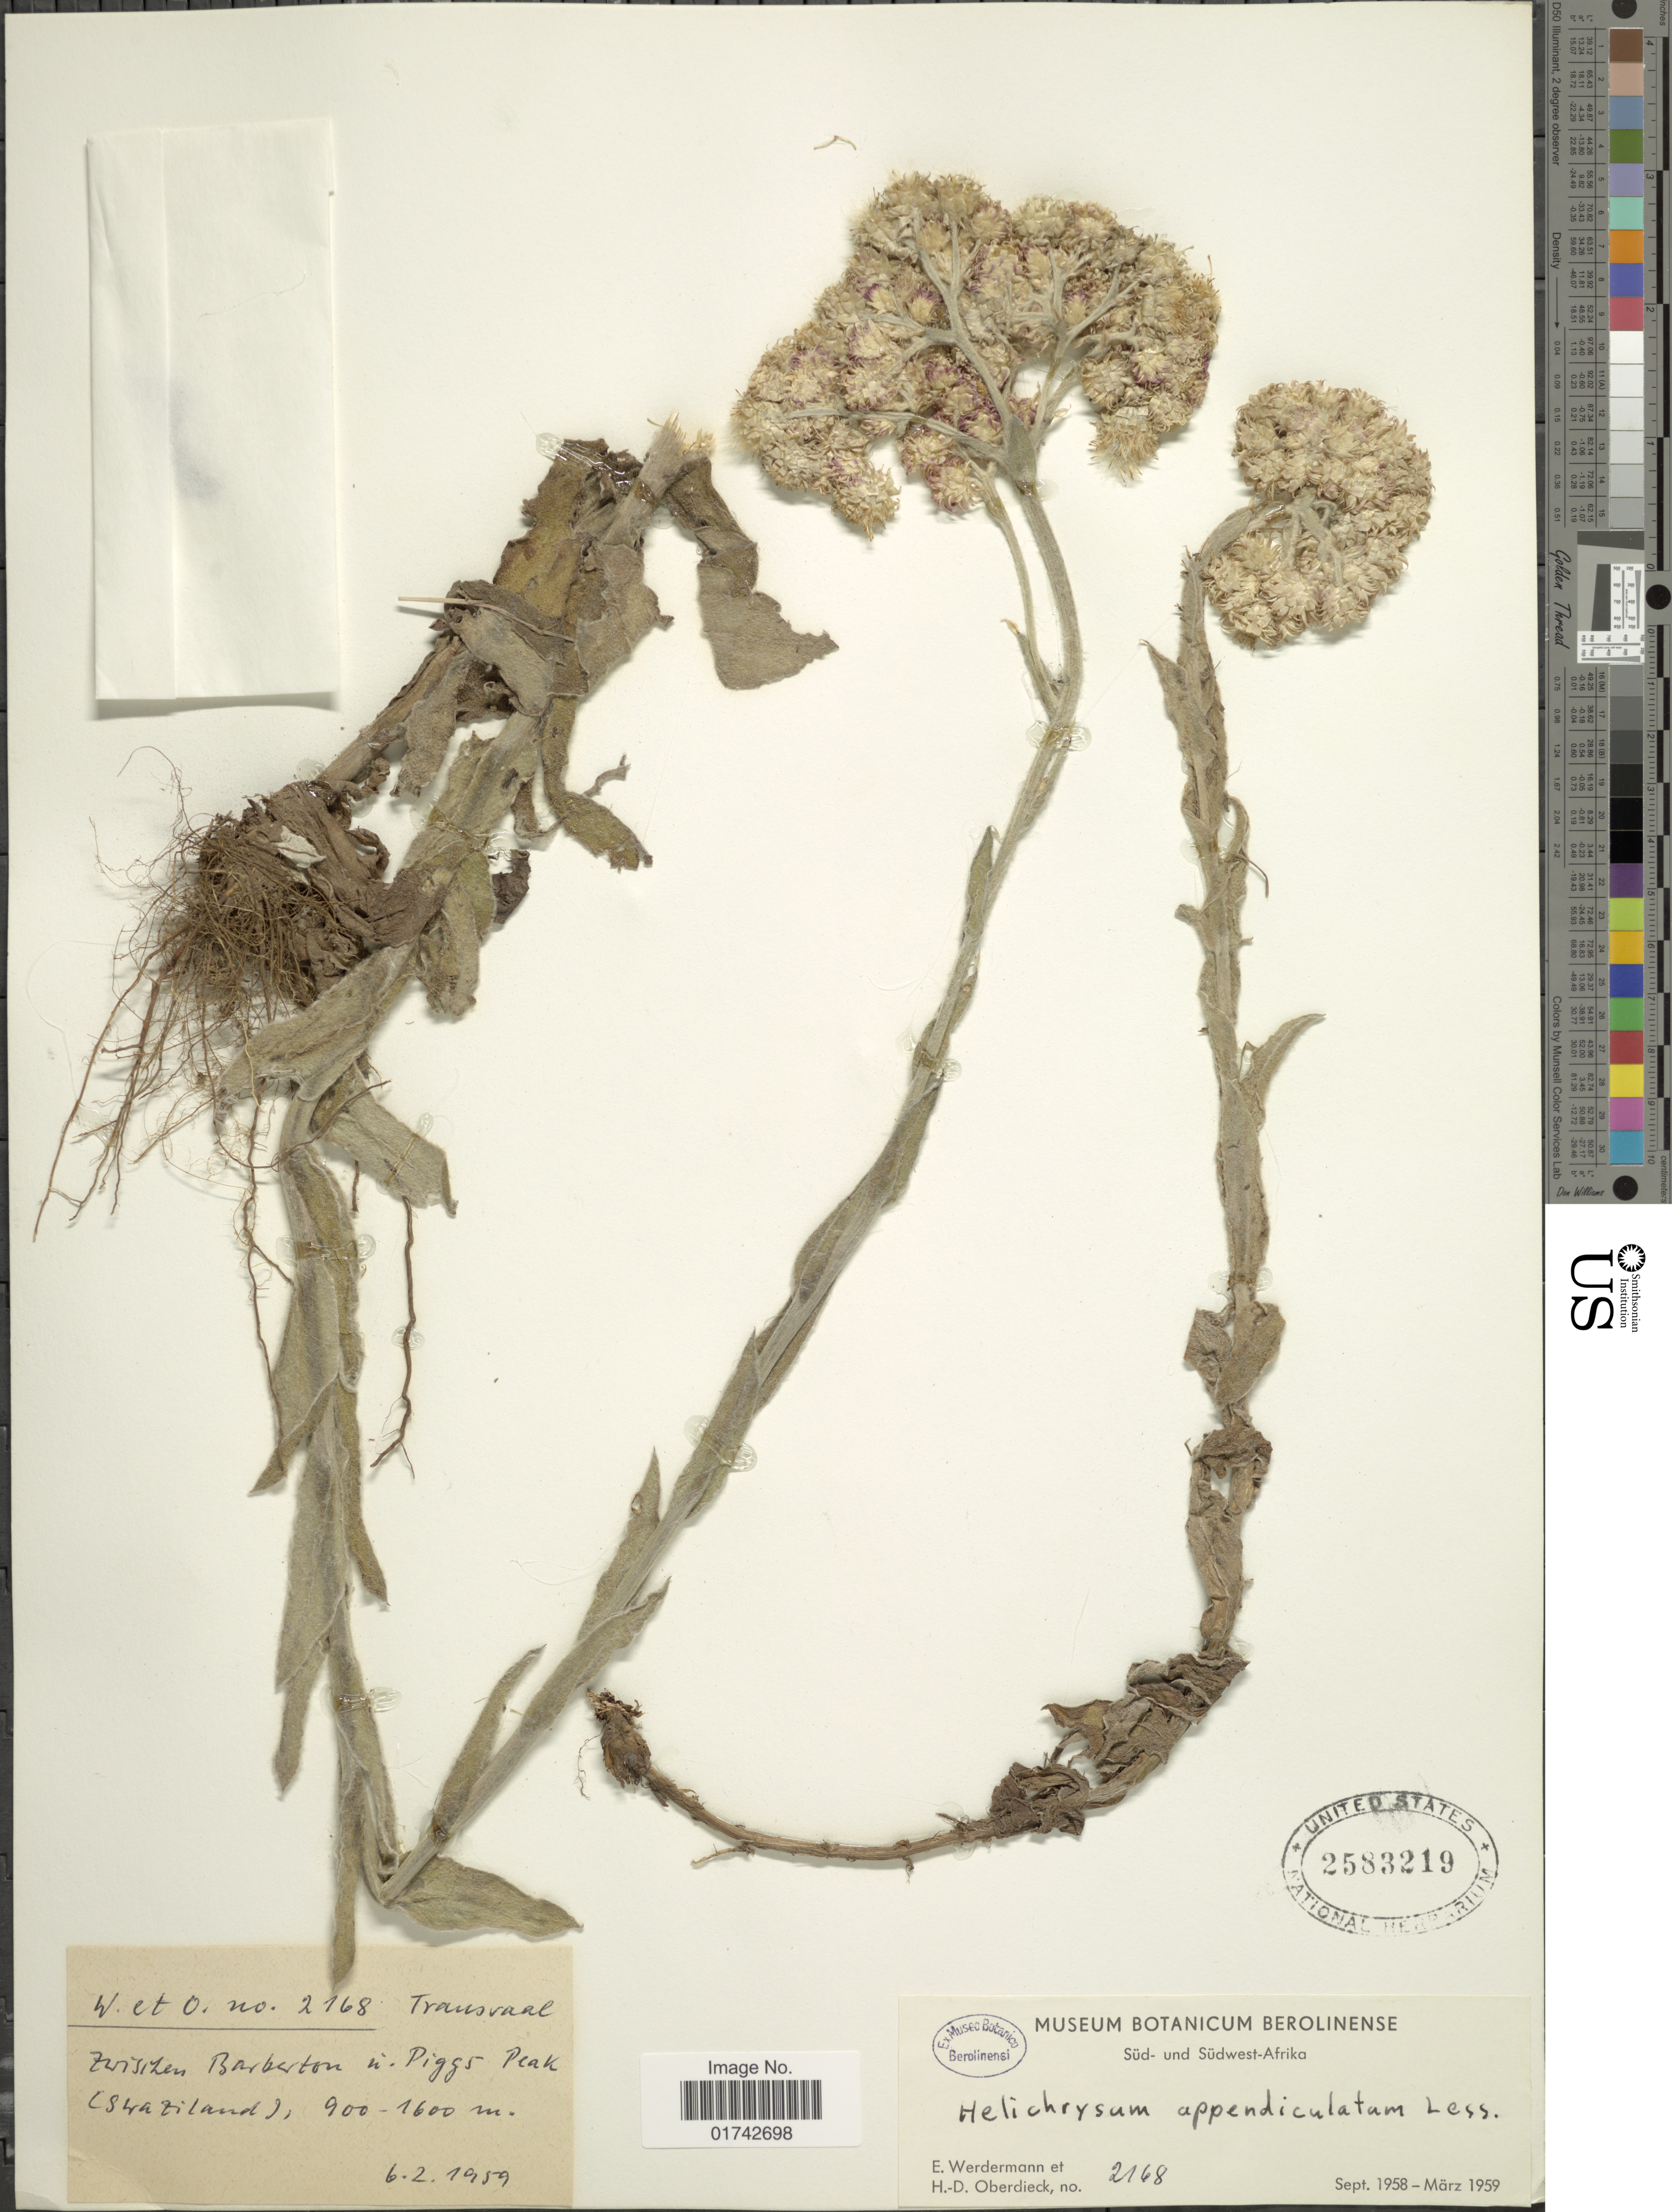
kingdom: Plantae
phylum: Tracheophyta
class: Magnoliopsida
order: Asterales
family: Asteraceae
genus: Helichrysum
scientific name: Helichrysum appendiculatum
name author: (L. f.) Less.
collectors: E. Werdermann & H. Oberdieck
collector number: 2168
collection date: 1958-09/1959-03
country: Eswatini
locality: Transvall. Zwisizen Barberton [interpreted] n. Piggs Peak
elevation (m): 900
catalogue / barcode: US 2583219